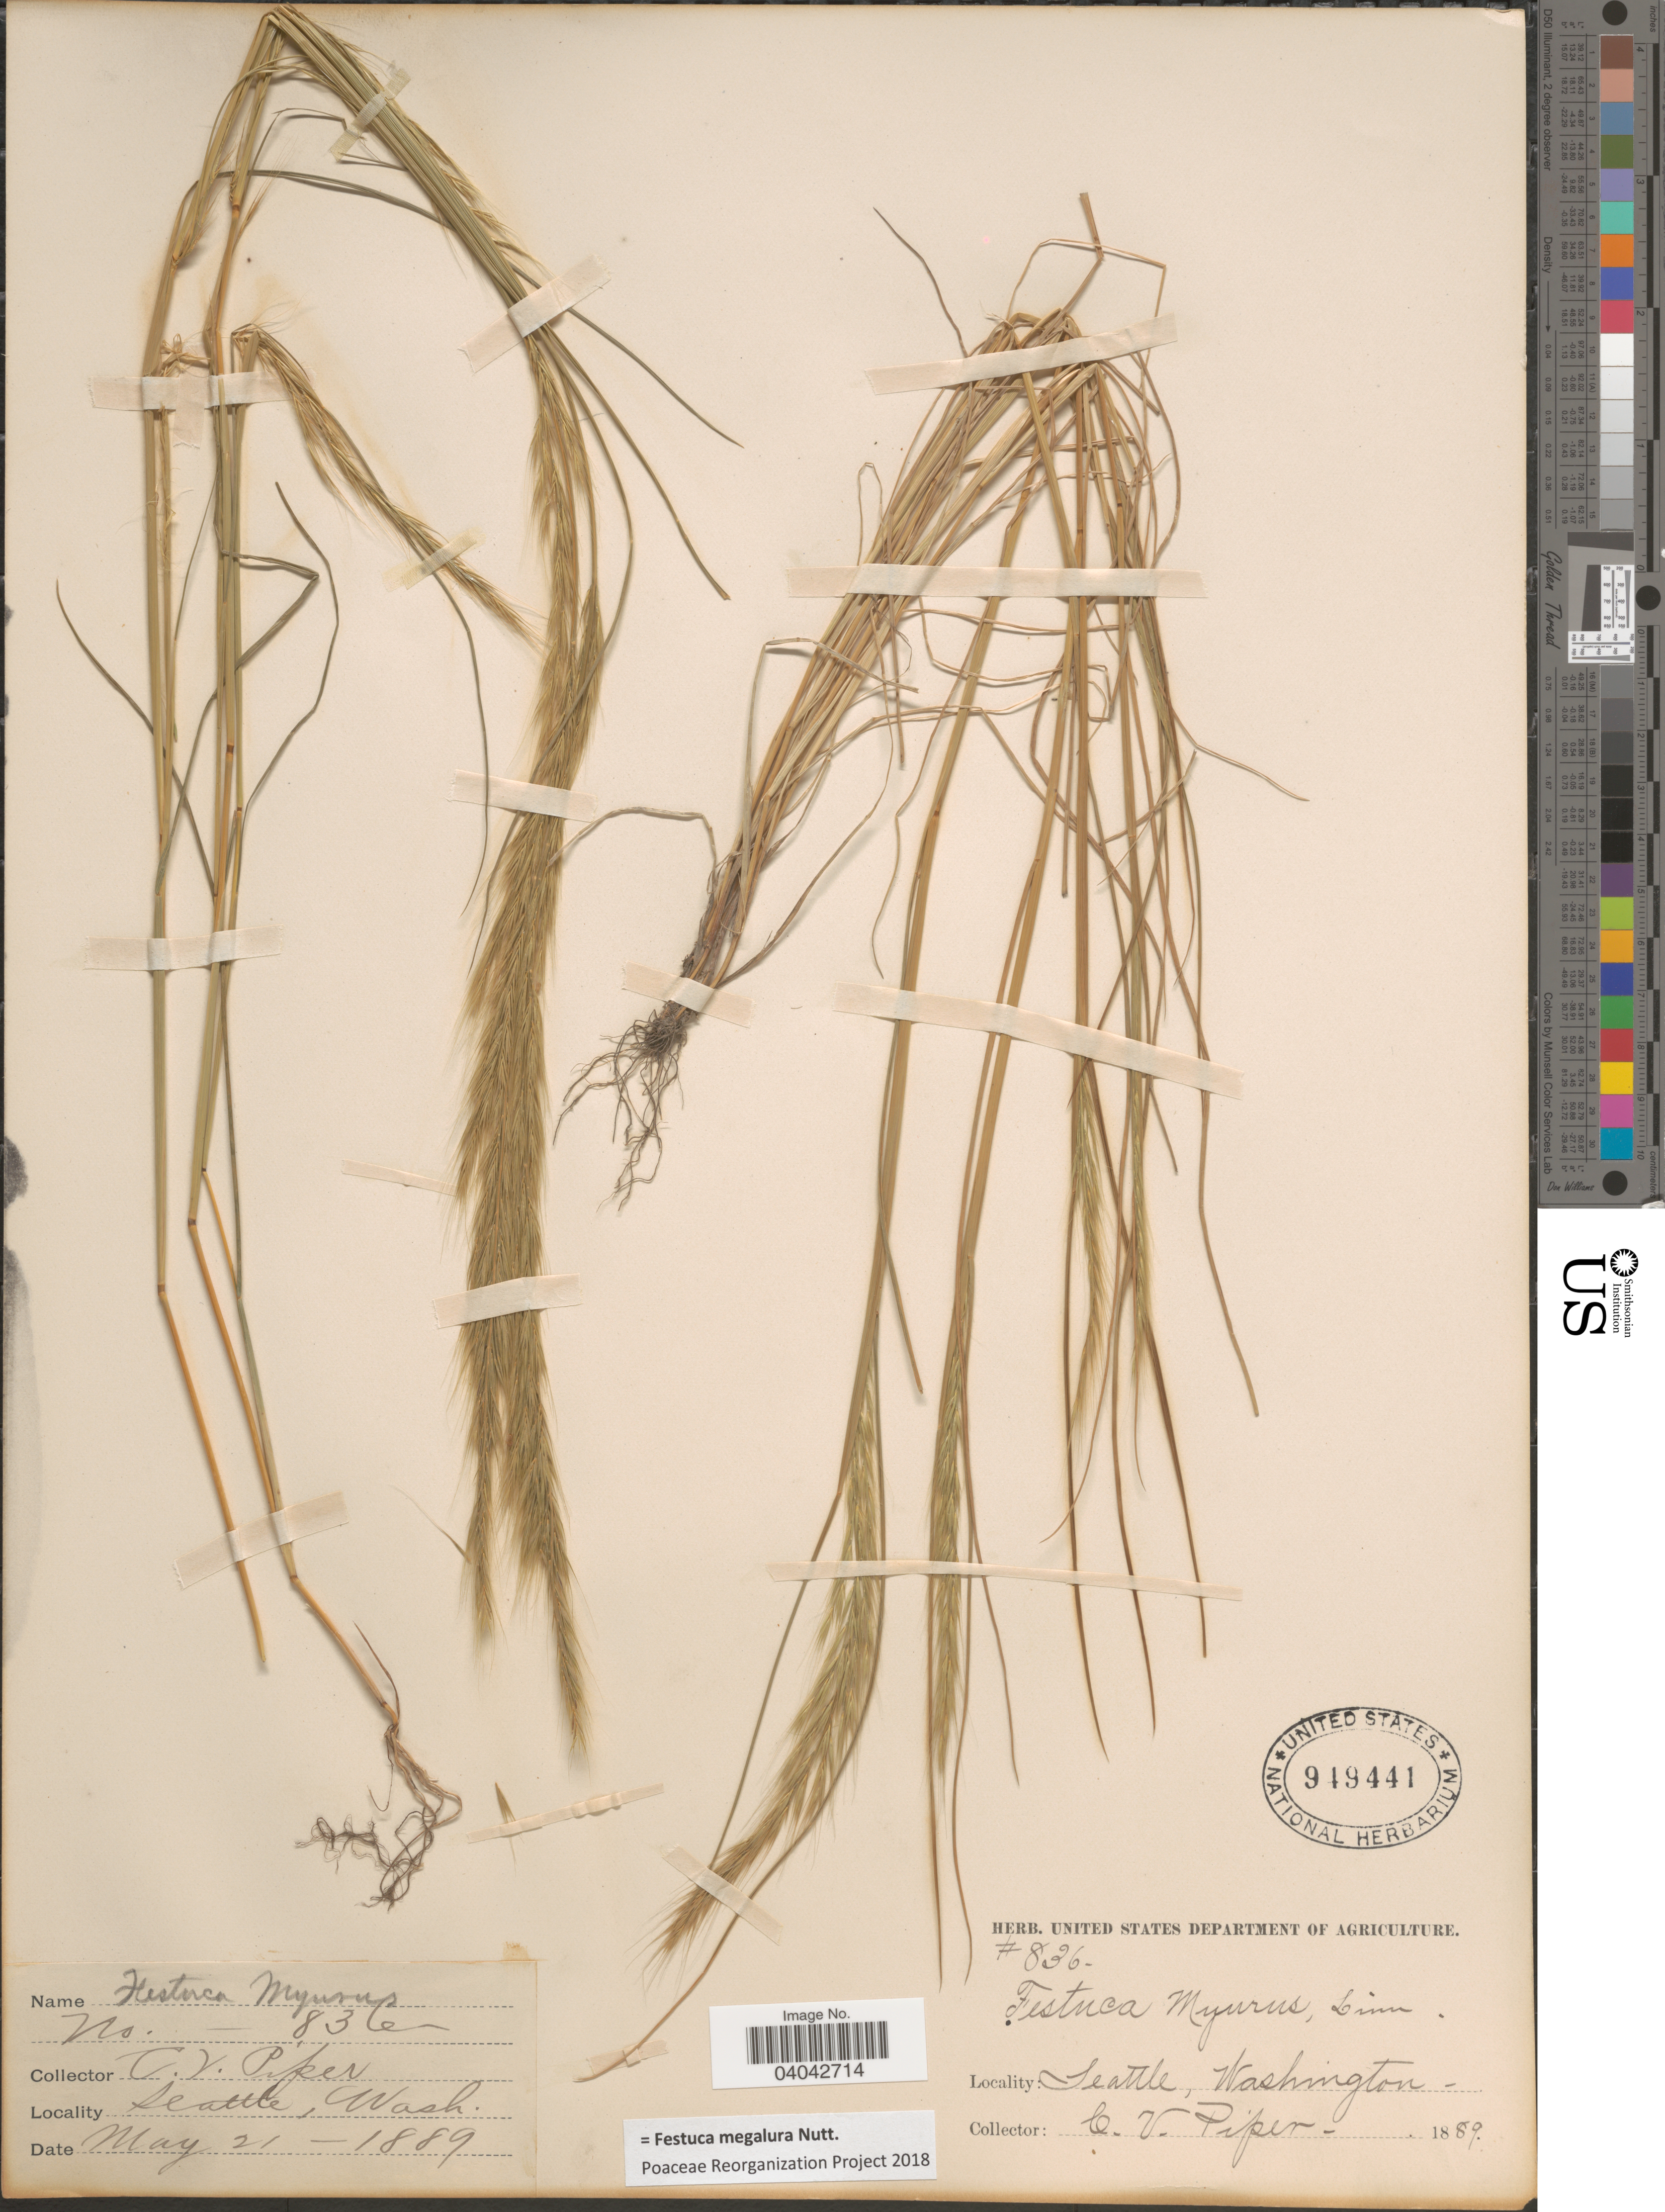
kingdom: Plantae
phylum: Tracheophyta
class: Liliopsida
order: Poales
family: Poaceae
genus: Festuca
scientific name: Festuca megalura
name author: Nutt.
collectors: C. V. Piper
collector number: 836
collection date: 1889-05-21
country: United States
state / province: Washington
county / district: King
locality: Seattle.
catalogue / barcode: US 949441